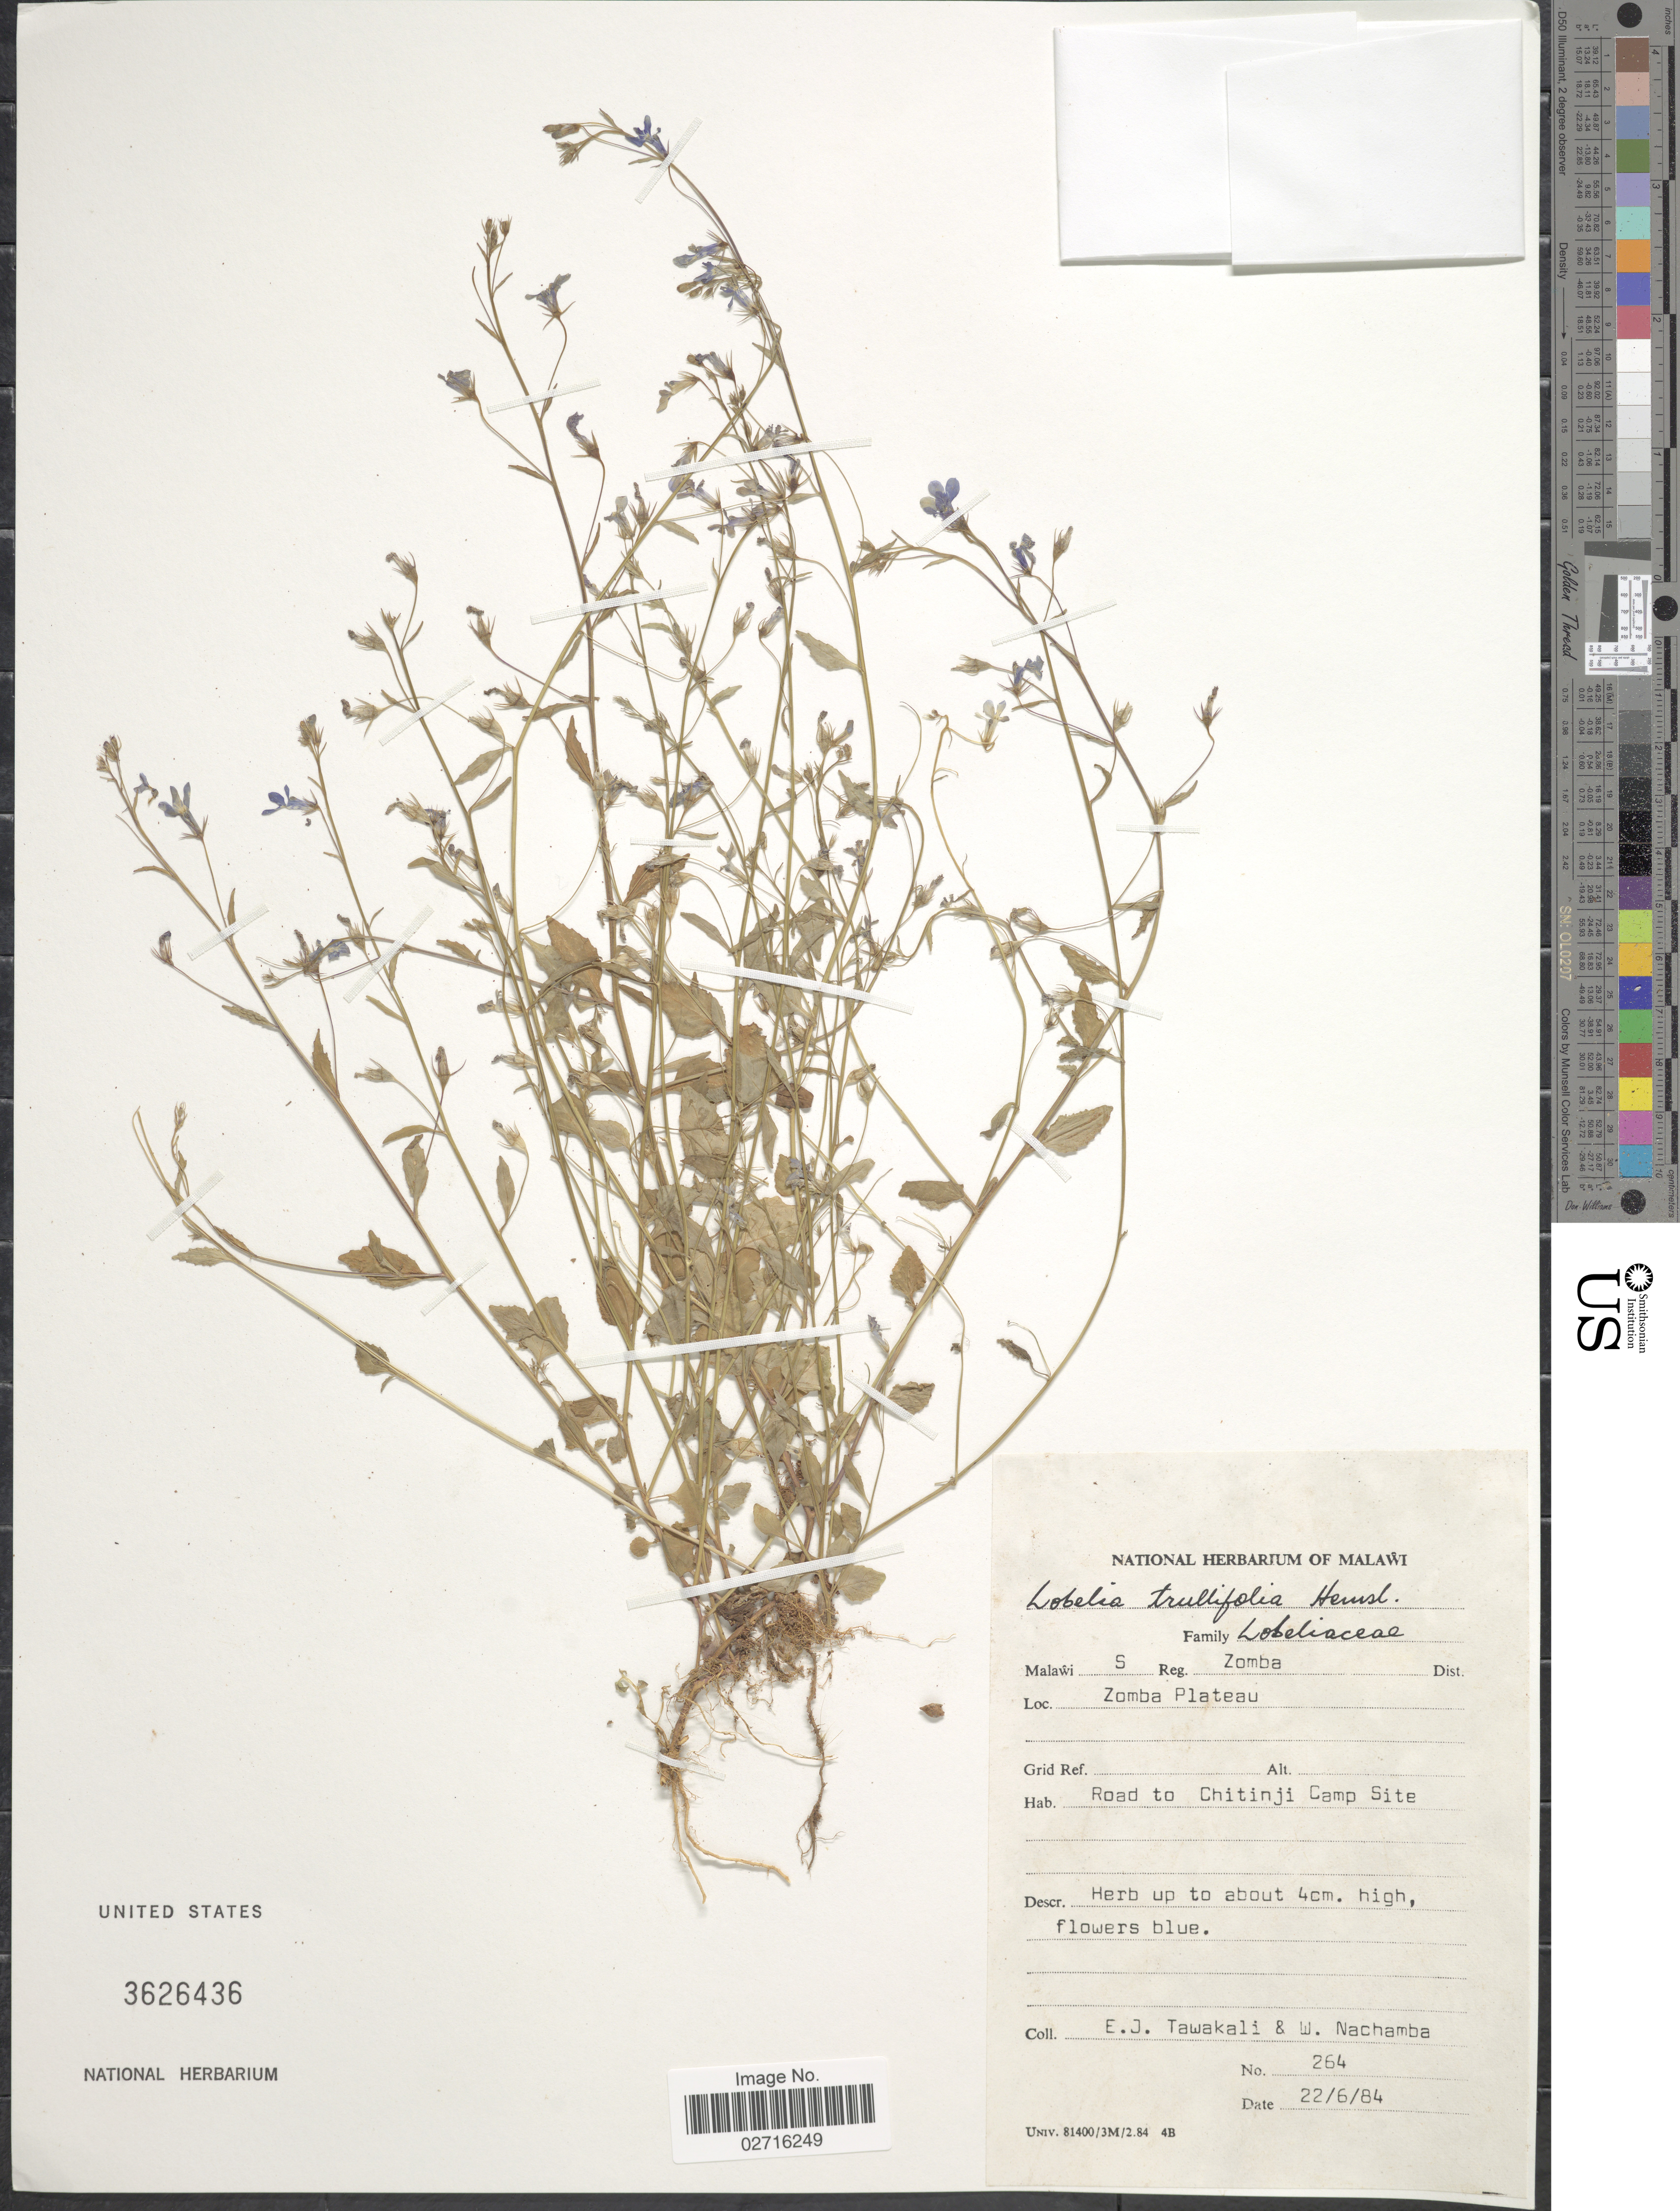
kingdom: Plantae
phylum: Tracheophyta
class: Magnoliopsida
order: Asterales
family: Campanulaceae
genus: Lobelia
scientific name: Lobelia trullifolia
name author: Hemsl.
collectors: E. Tawakali & W. Nachamba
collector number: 264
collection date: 1984-06-22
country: Malawi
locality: Malawi S, Reg. Zomba Dist., Zomba Plateau, Road to Chitinji Camp Site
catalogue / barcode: US 3626436